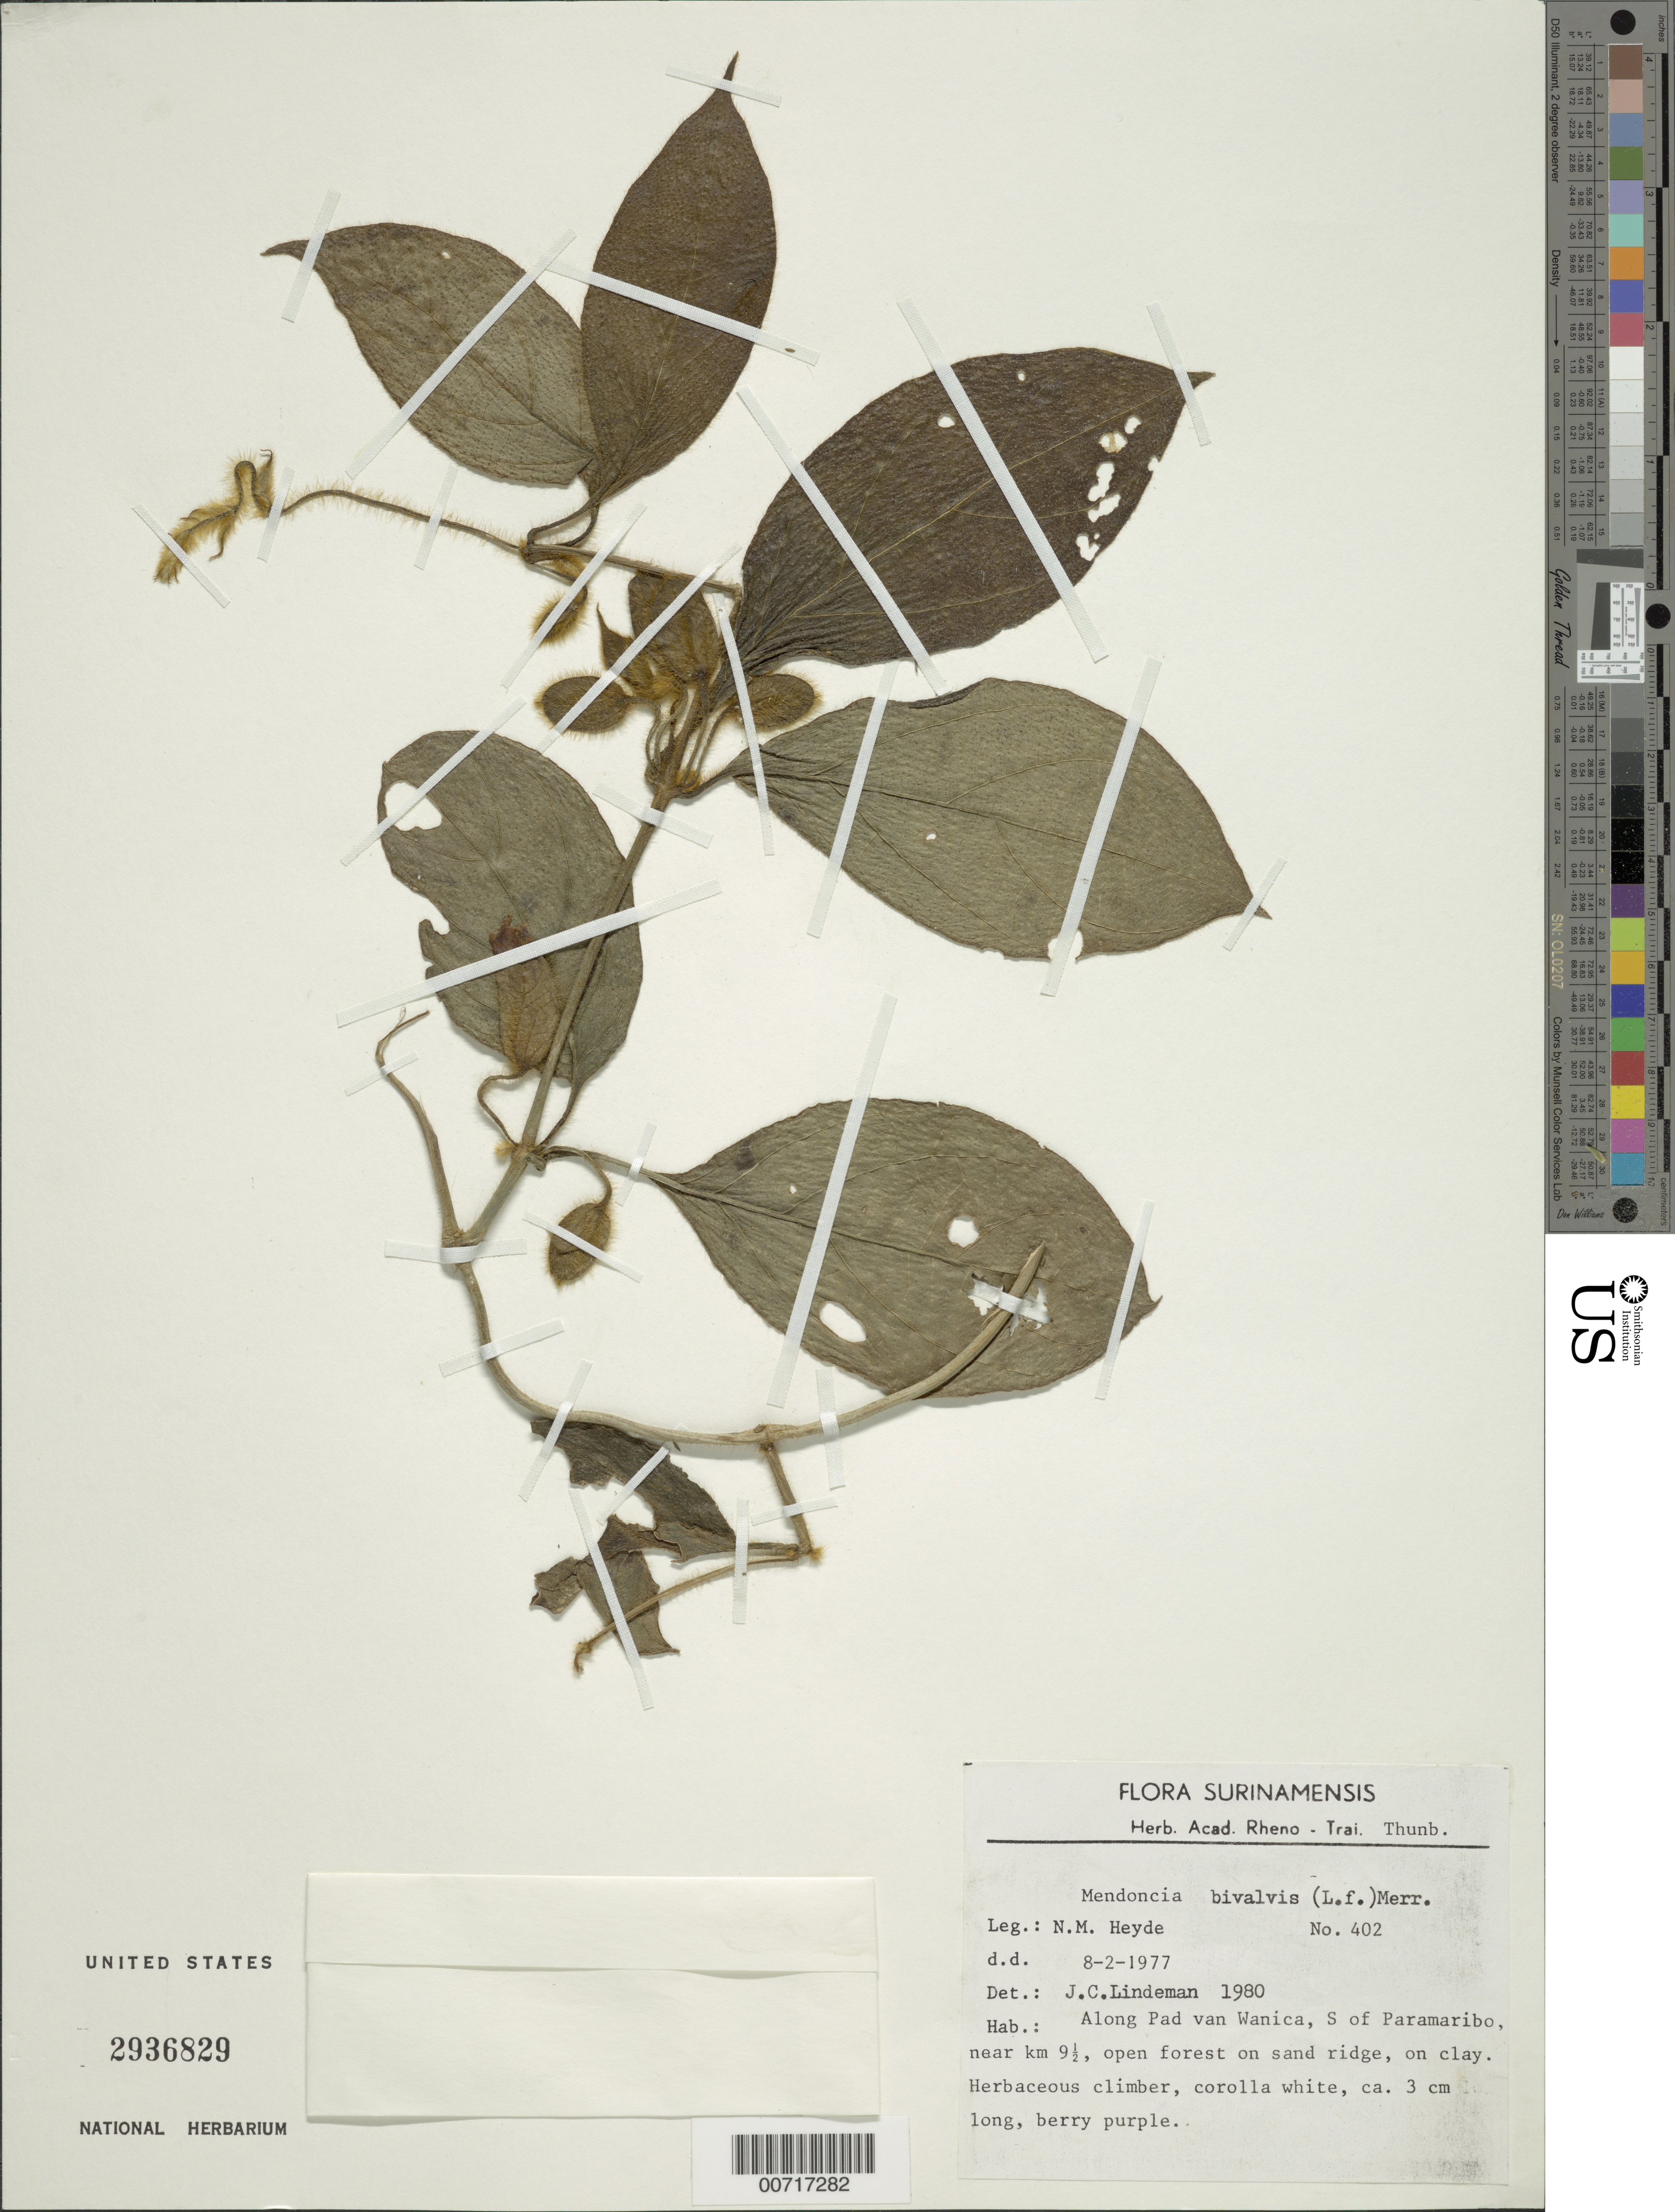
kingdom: Plantae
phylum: Tracheophyta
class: Magnoliopsida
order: Lamiales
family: Acanthaceae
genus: Mendoncia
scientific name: Mendoncia bivalvis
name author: (L. f.) Merr.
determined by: Lindeman, J. C.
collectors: N. M. Heyde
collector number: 402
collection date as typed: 8-Feb-77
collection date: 1977-02-08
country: Suriname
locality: Pad van Wanica, S of Paramaribo, near km 9 1/2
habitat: Open forest on sand ridge, on clay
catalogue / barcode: US 2936829